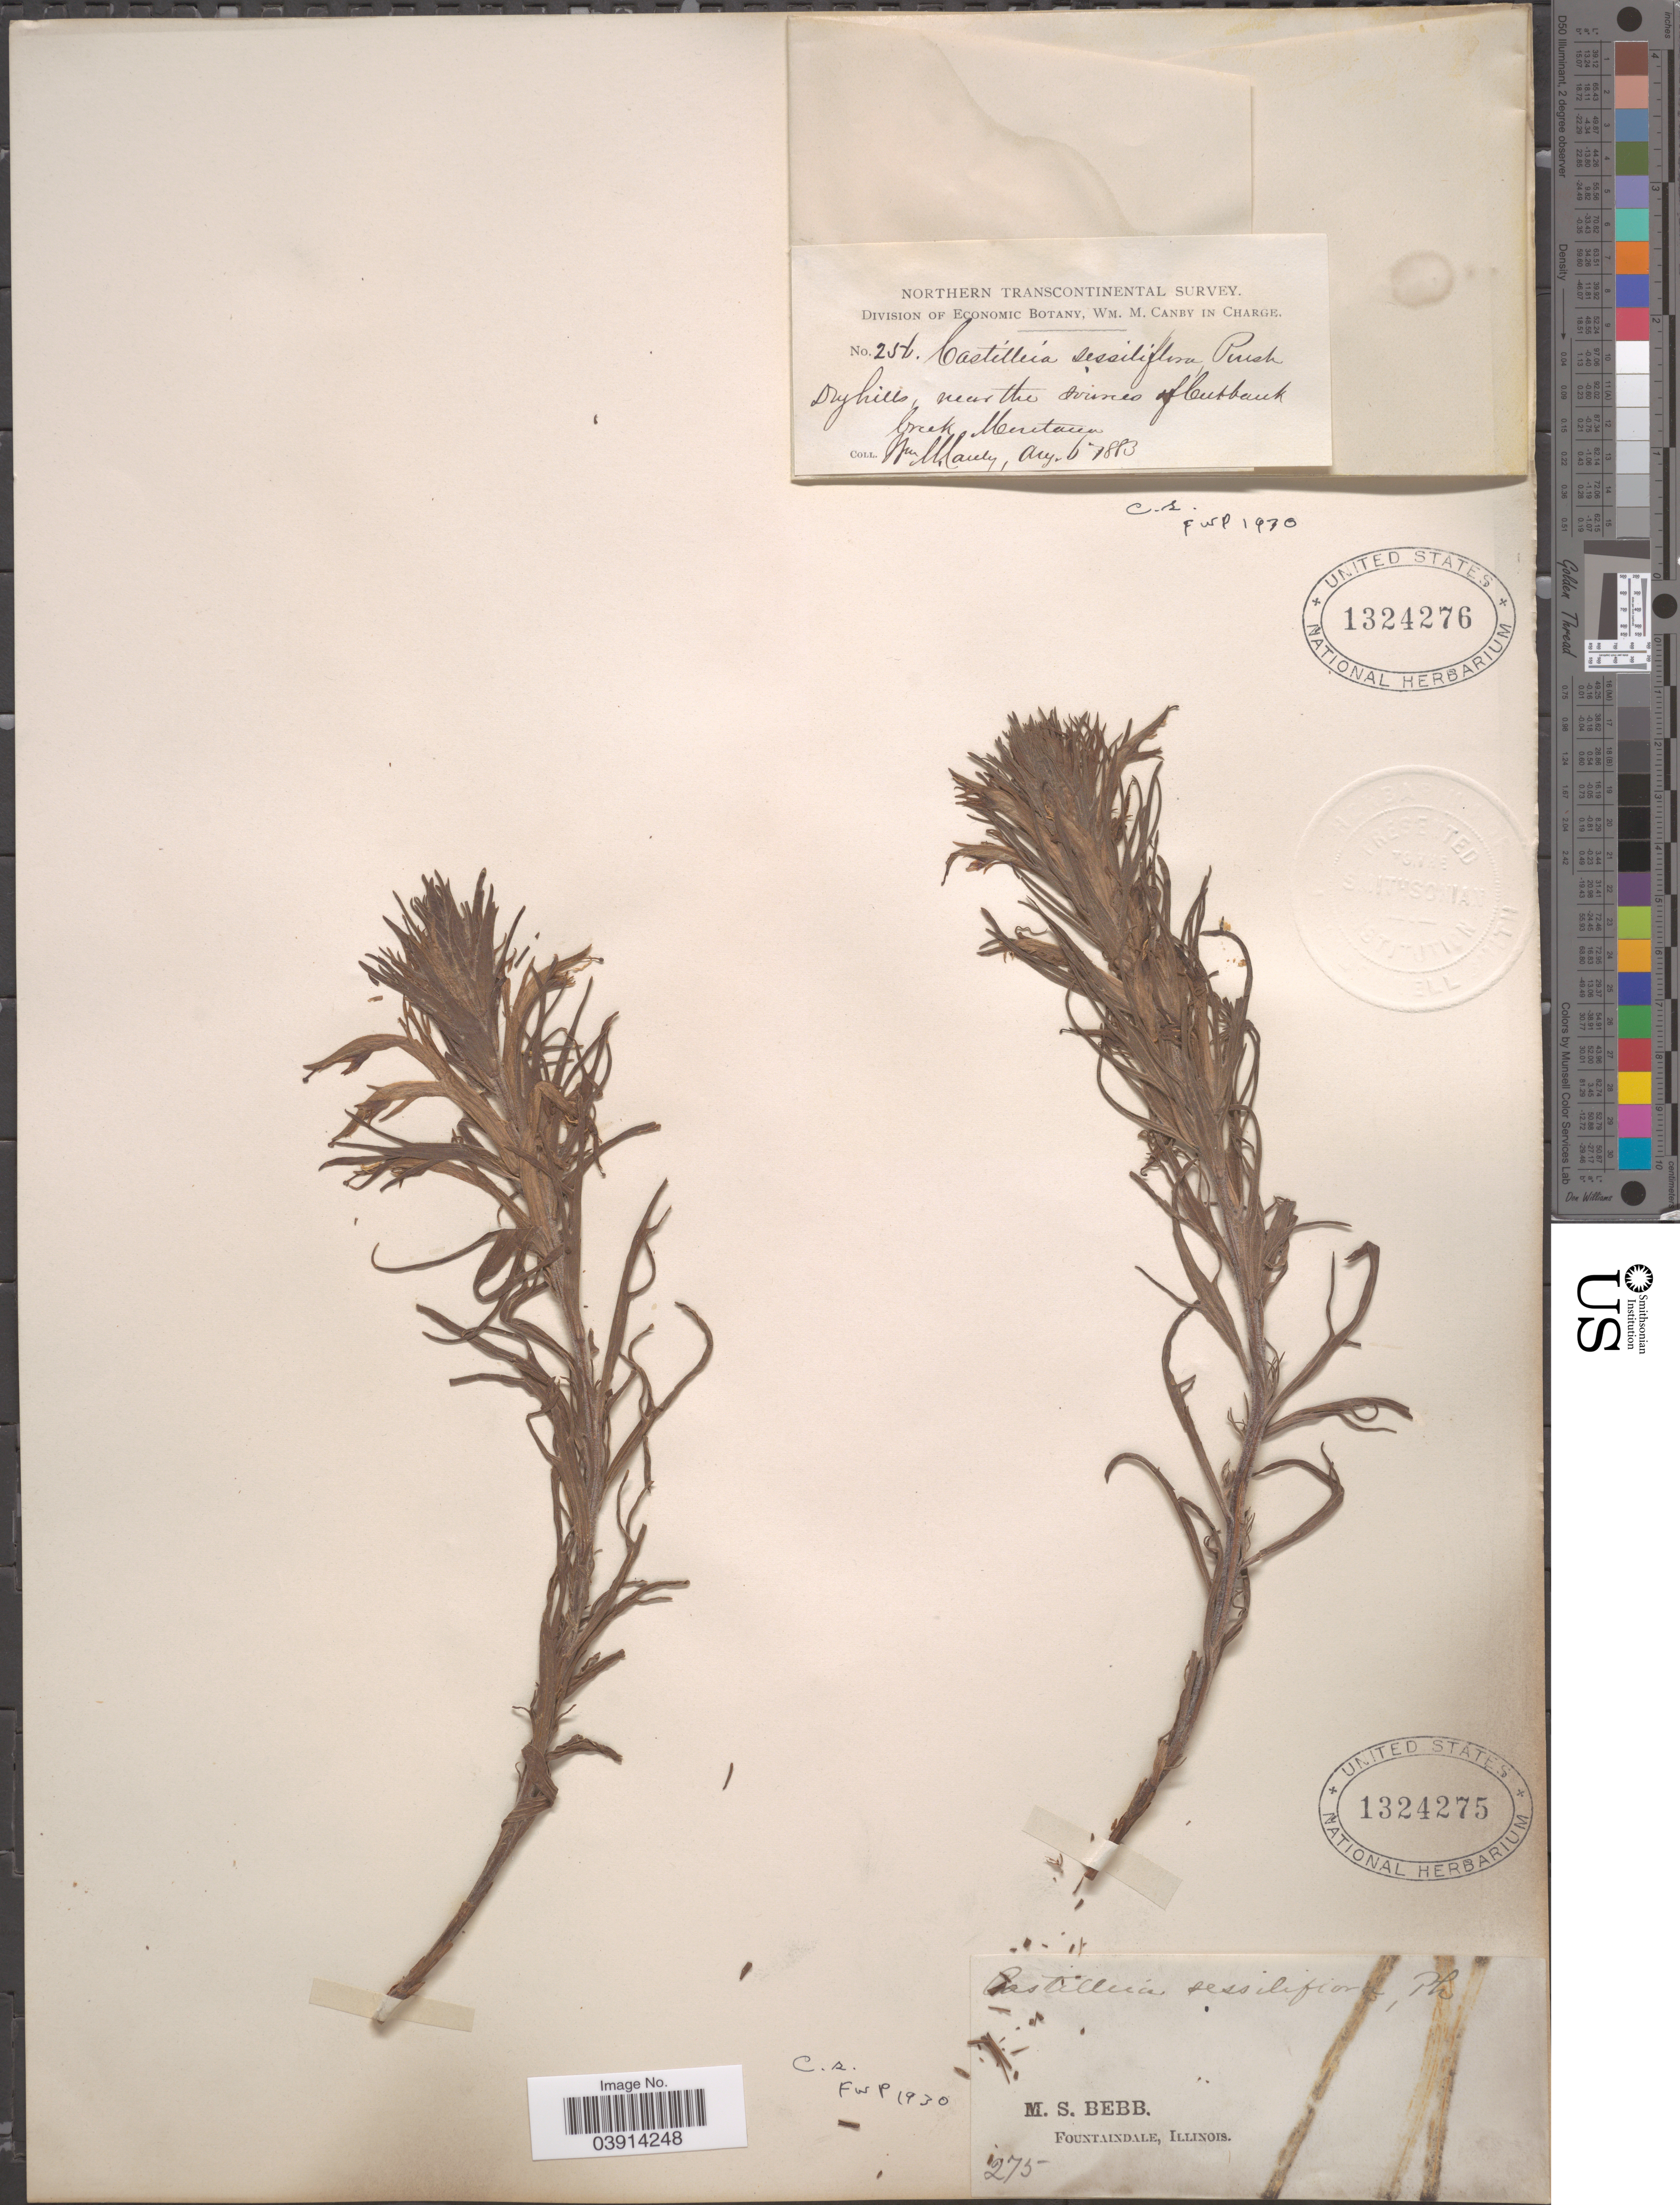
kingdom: Plantae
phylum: Tracheophyta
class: Magnoliopsida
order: Lamiales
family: Orobanchaceae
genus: Castilleja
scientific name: Castilleja sessiliflora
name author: Pursh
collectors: M. Bebb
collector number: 275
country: United States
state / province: Illinois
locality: Fountaindale.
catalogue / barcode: US 1324275